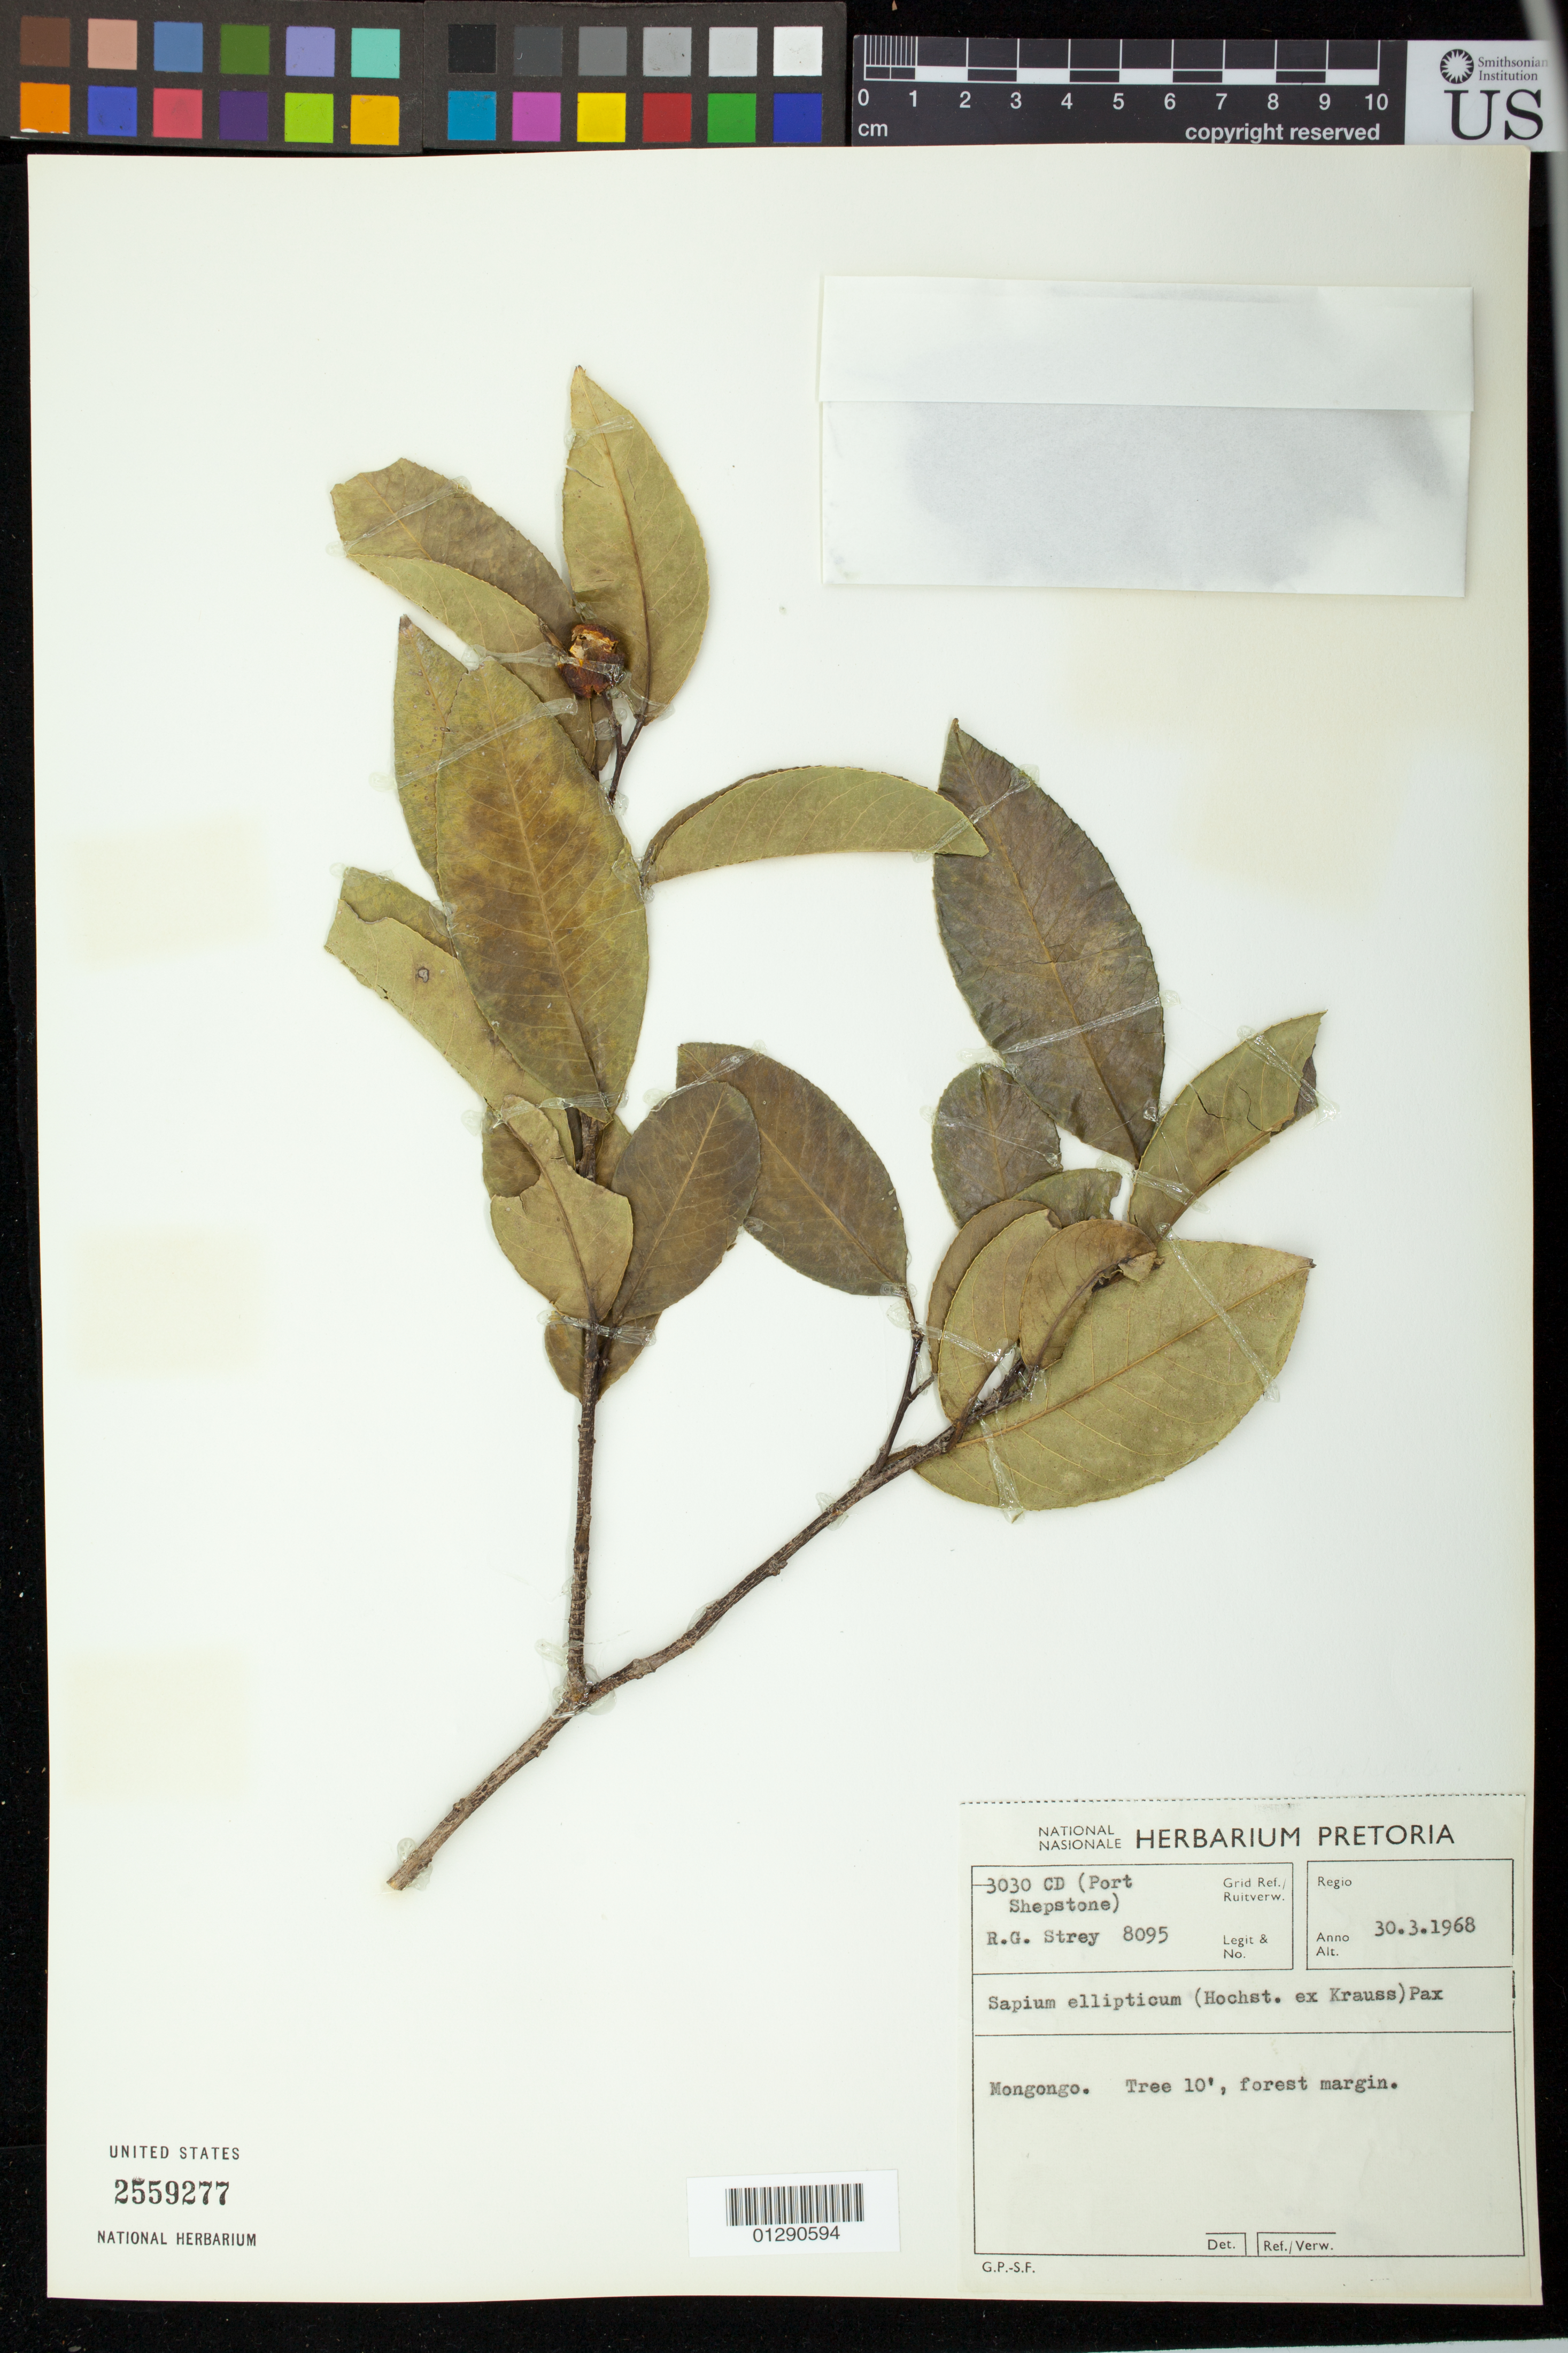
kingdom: Plantae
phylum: Tracheophyta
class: Magnoliopsida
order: Malpighiales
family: Euphorbiaceae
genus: Sapium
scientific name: Sapium ellipticum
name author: (Hochst.) Pax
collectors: R. G. Strey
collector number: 8095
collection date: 1968-03-30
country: South Africa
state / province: KwaZulu-Natal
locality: Port Shepstone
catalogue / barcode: US 2559277